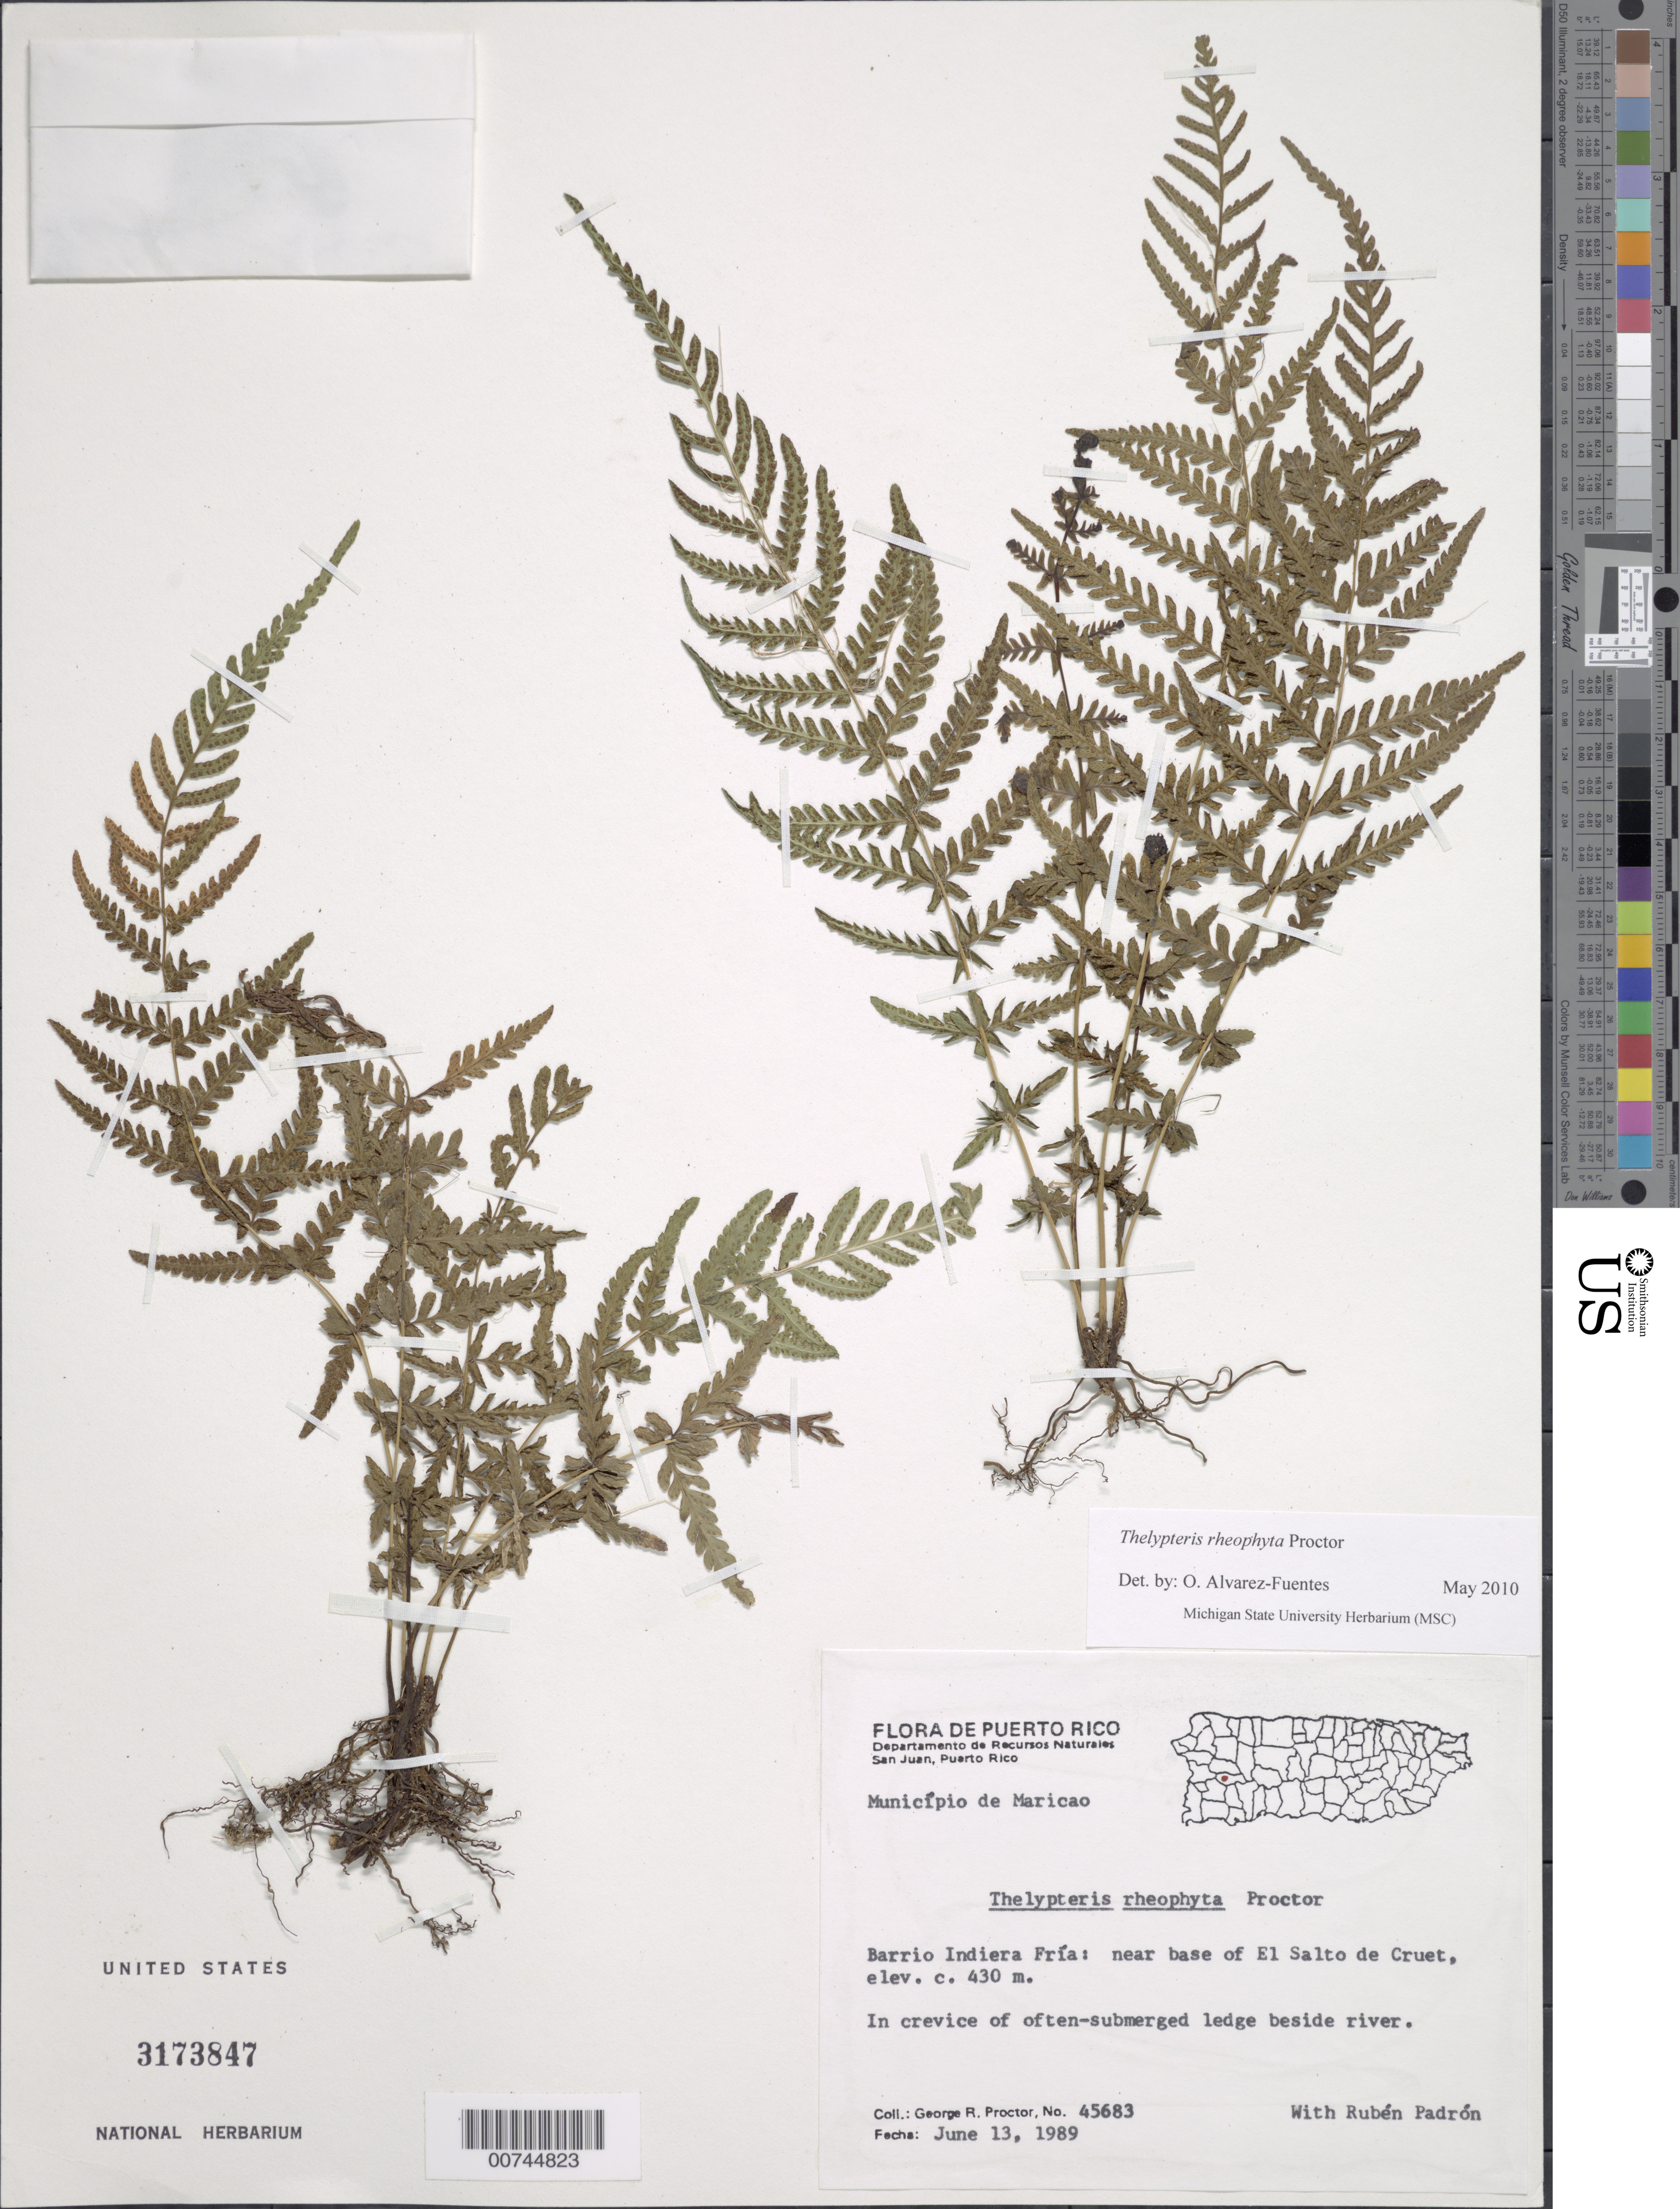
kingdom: Plantae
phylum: Tracheophyta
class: Polypodiopsida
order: Polypodiales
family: Thelypteridaceae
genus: Amauropelta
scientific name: Amauropelta rheophyta (Proctor) comb. nov., ined 2015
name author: (Proctor)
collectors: G. R. Proctor & R. Padrón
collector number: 45683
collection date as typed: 13 Jun 1989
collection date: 1989-06-13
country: Puerto Rico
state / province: Maricao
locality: Barrio Indiera Fría: near base of El Salto de Cruet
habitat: In crevice of often-submerged ledge beside river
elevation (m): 430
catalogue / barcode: US 3173847